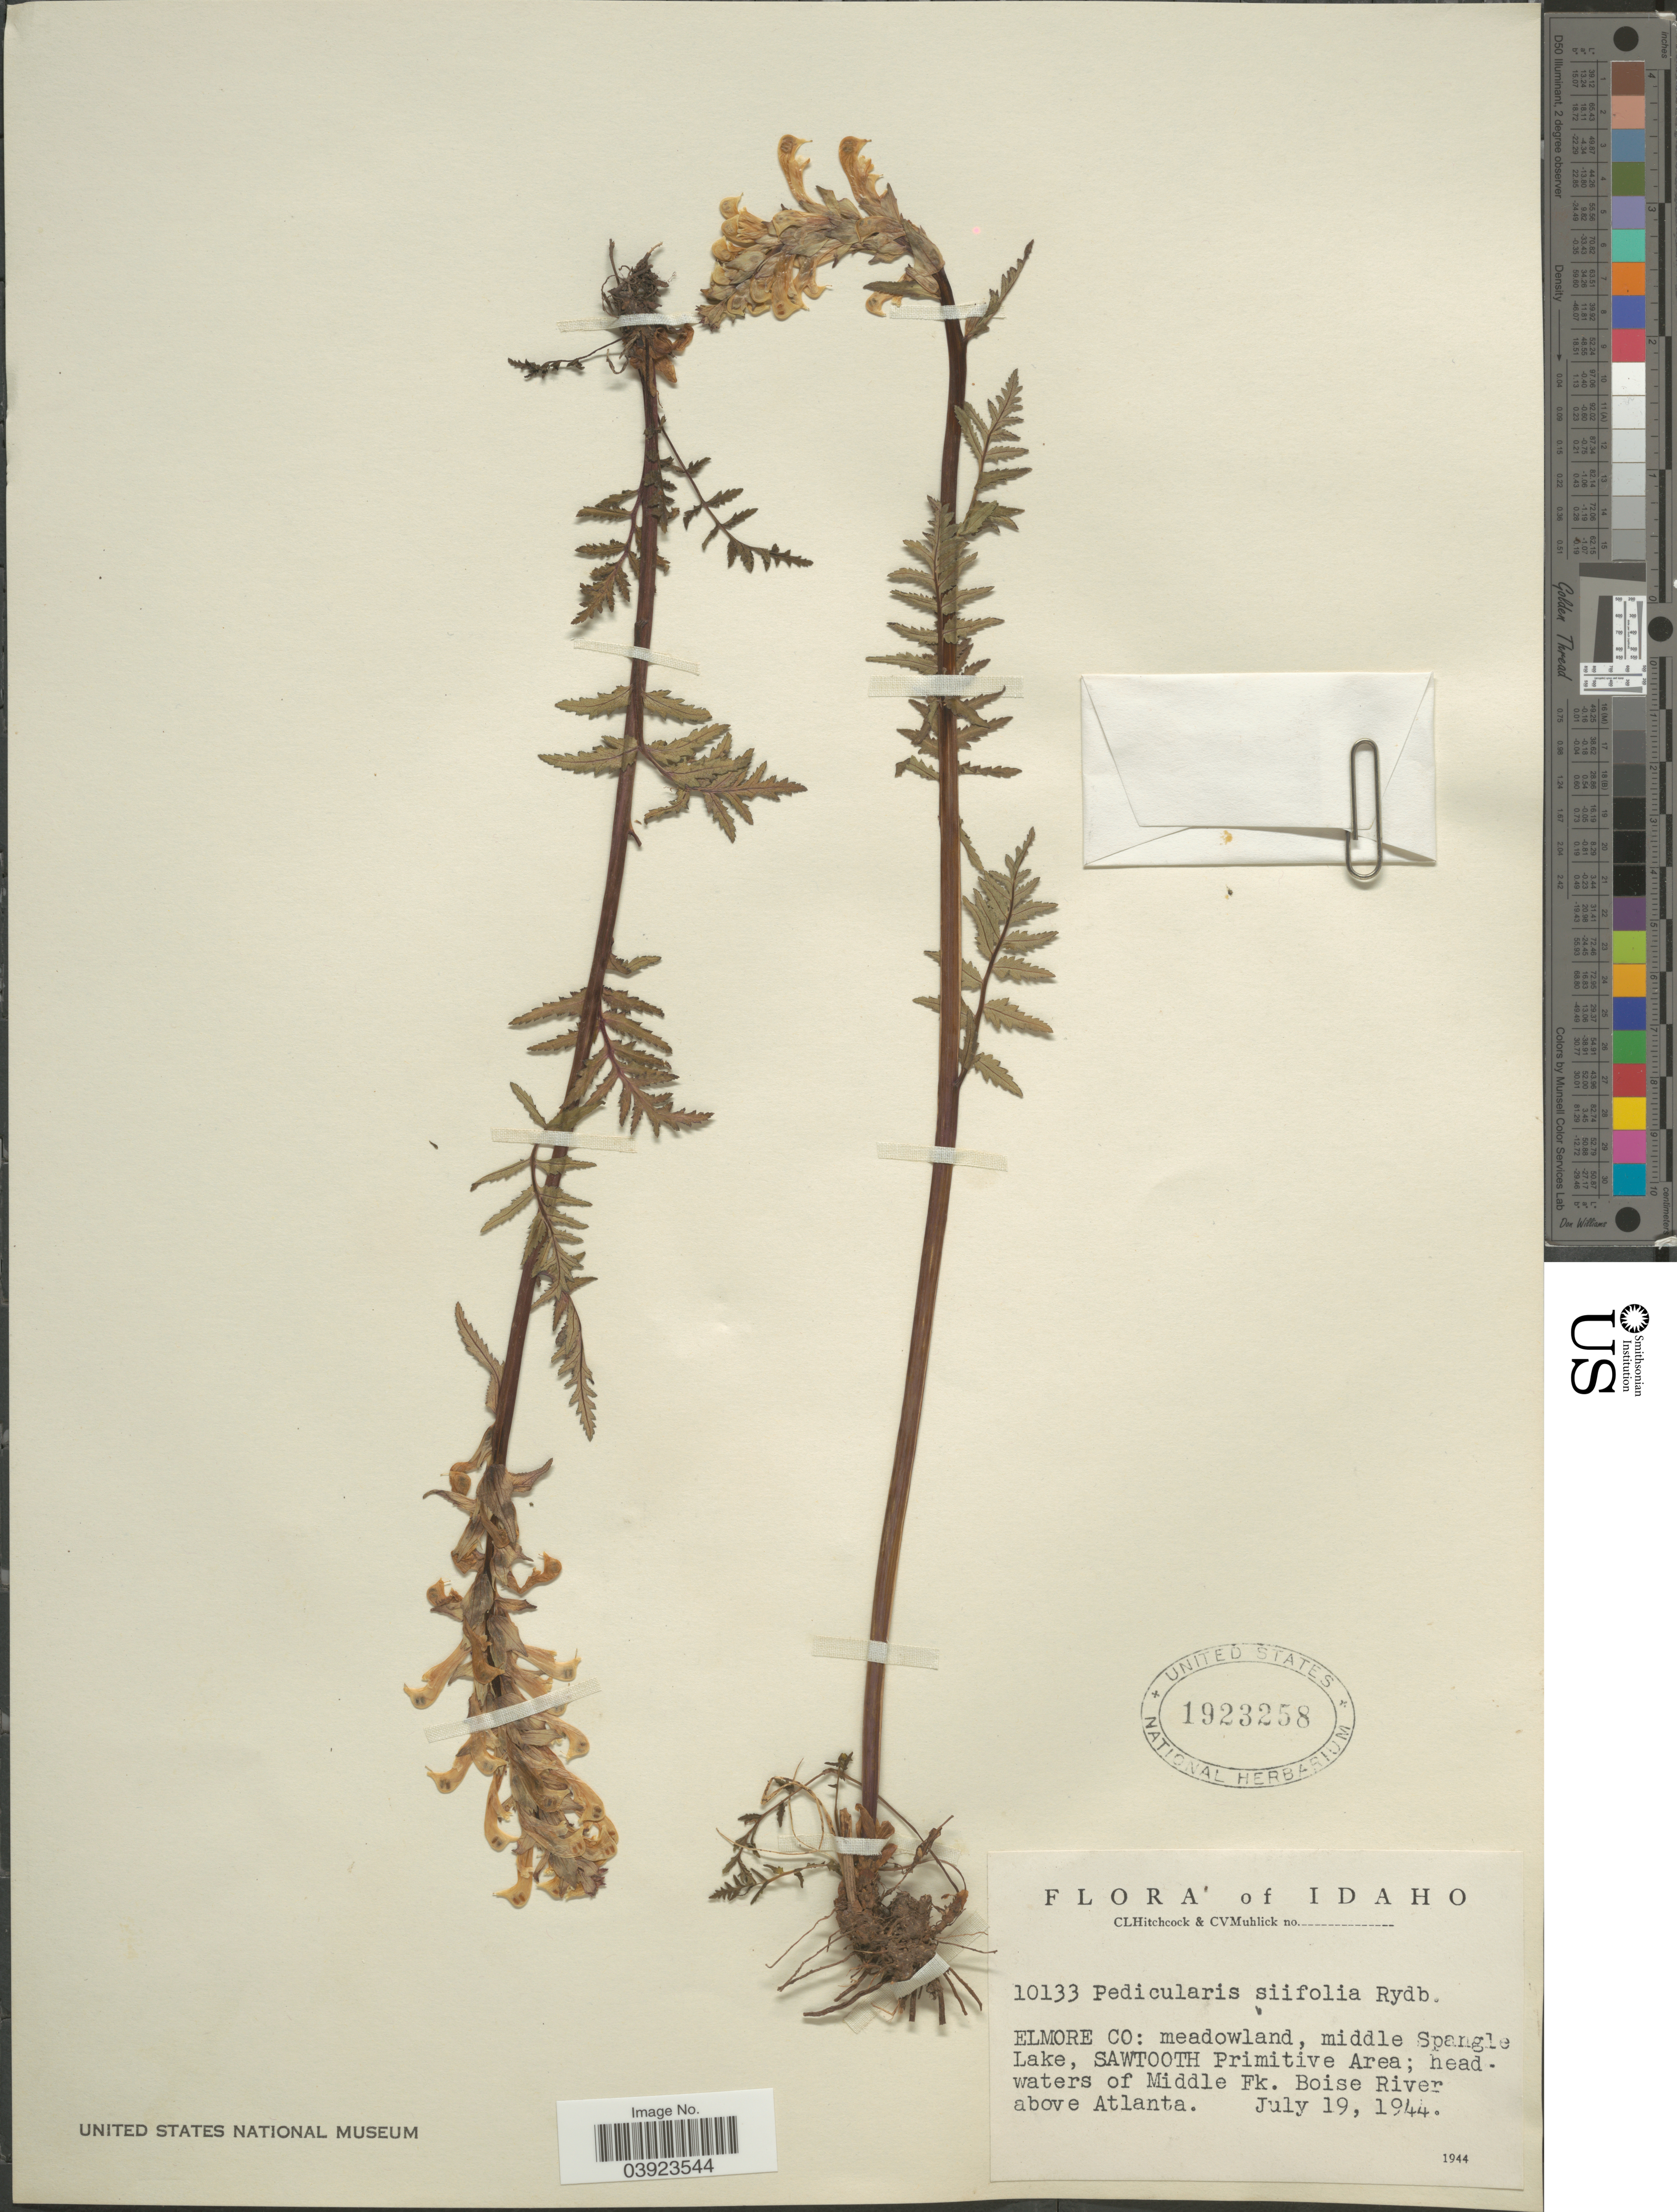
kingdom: Plantae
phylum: Tracheophyta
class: Magnoliopsida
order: Lamiales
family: Orobanchaceae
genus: Pedicularis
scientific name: Pedicularis siifolia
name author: Rydb.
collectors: C. L. Hitchcock & C. V. Muhlick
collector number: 10133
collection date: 1944-07-19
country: United States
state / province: Idaho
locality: Elmore Co: meadowland, middle Spangle Lake, Sawtooth Primitive Area; headwaters of Middle Fk. Boise River above Atlanta.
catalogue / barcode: US 1923258